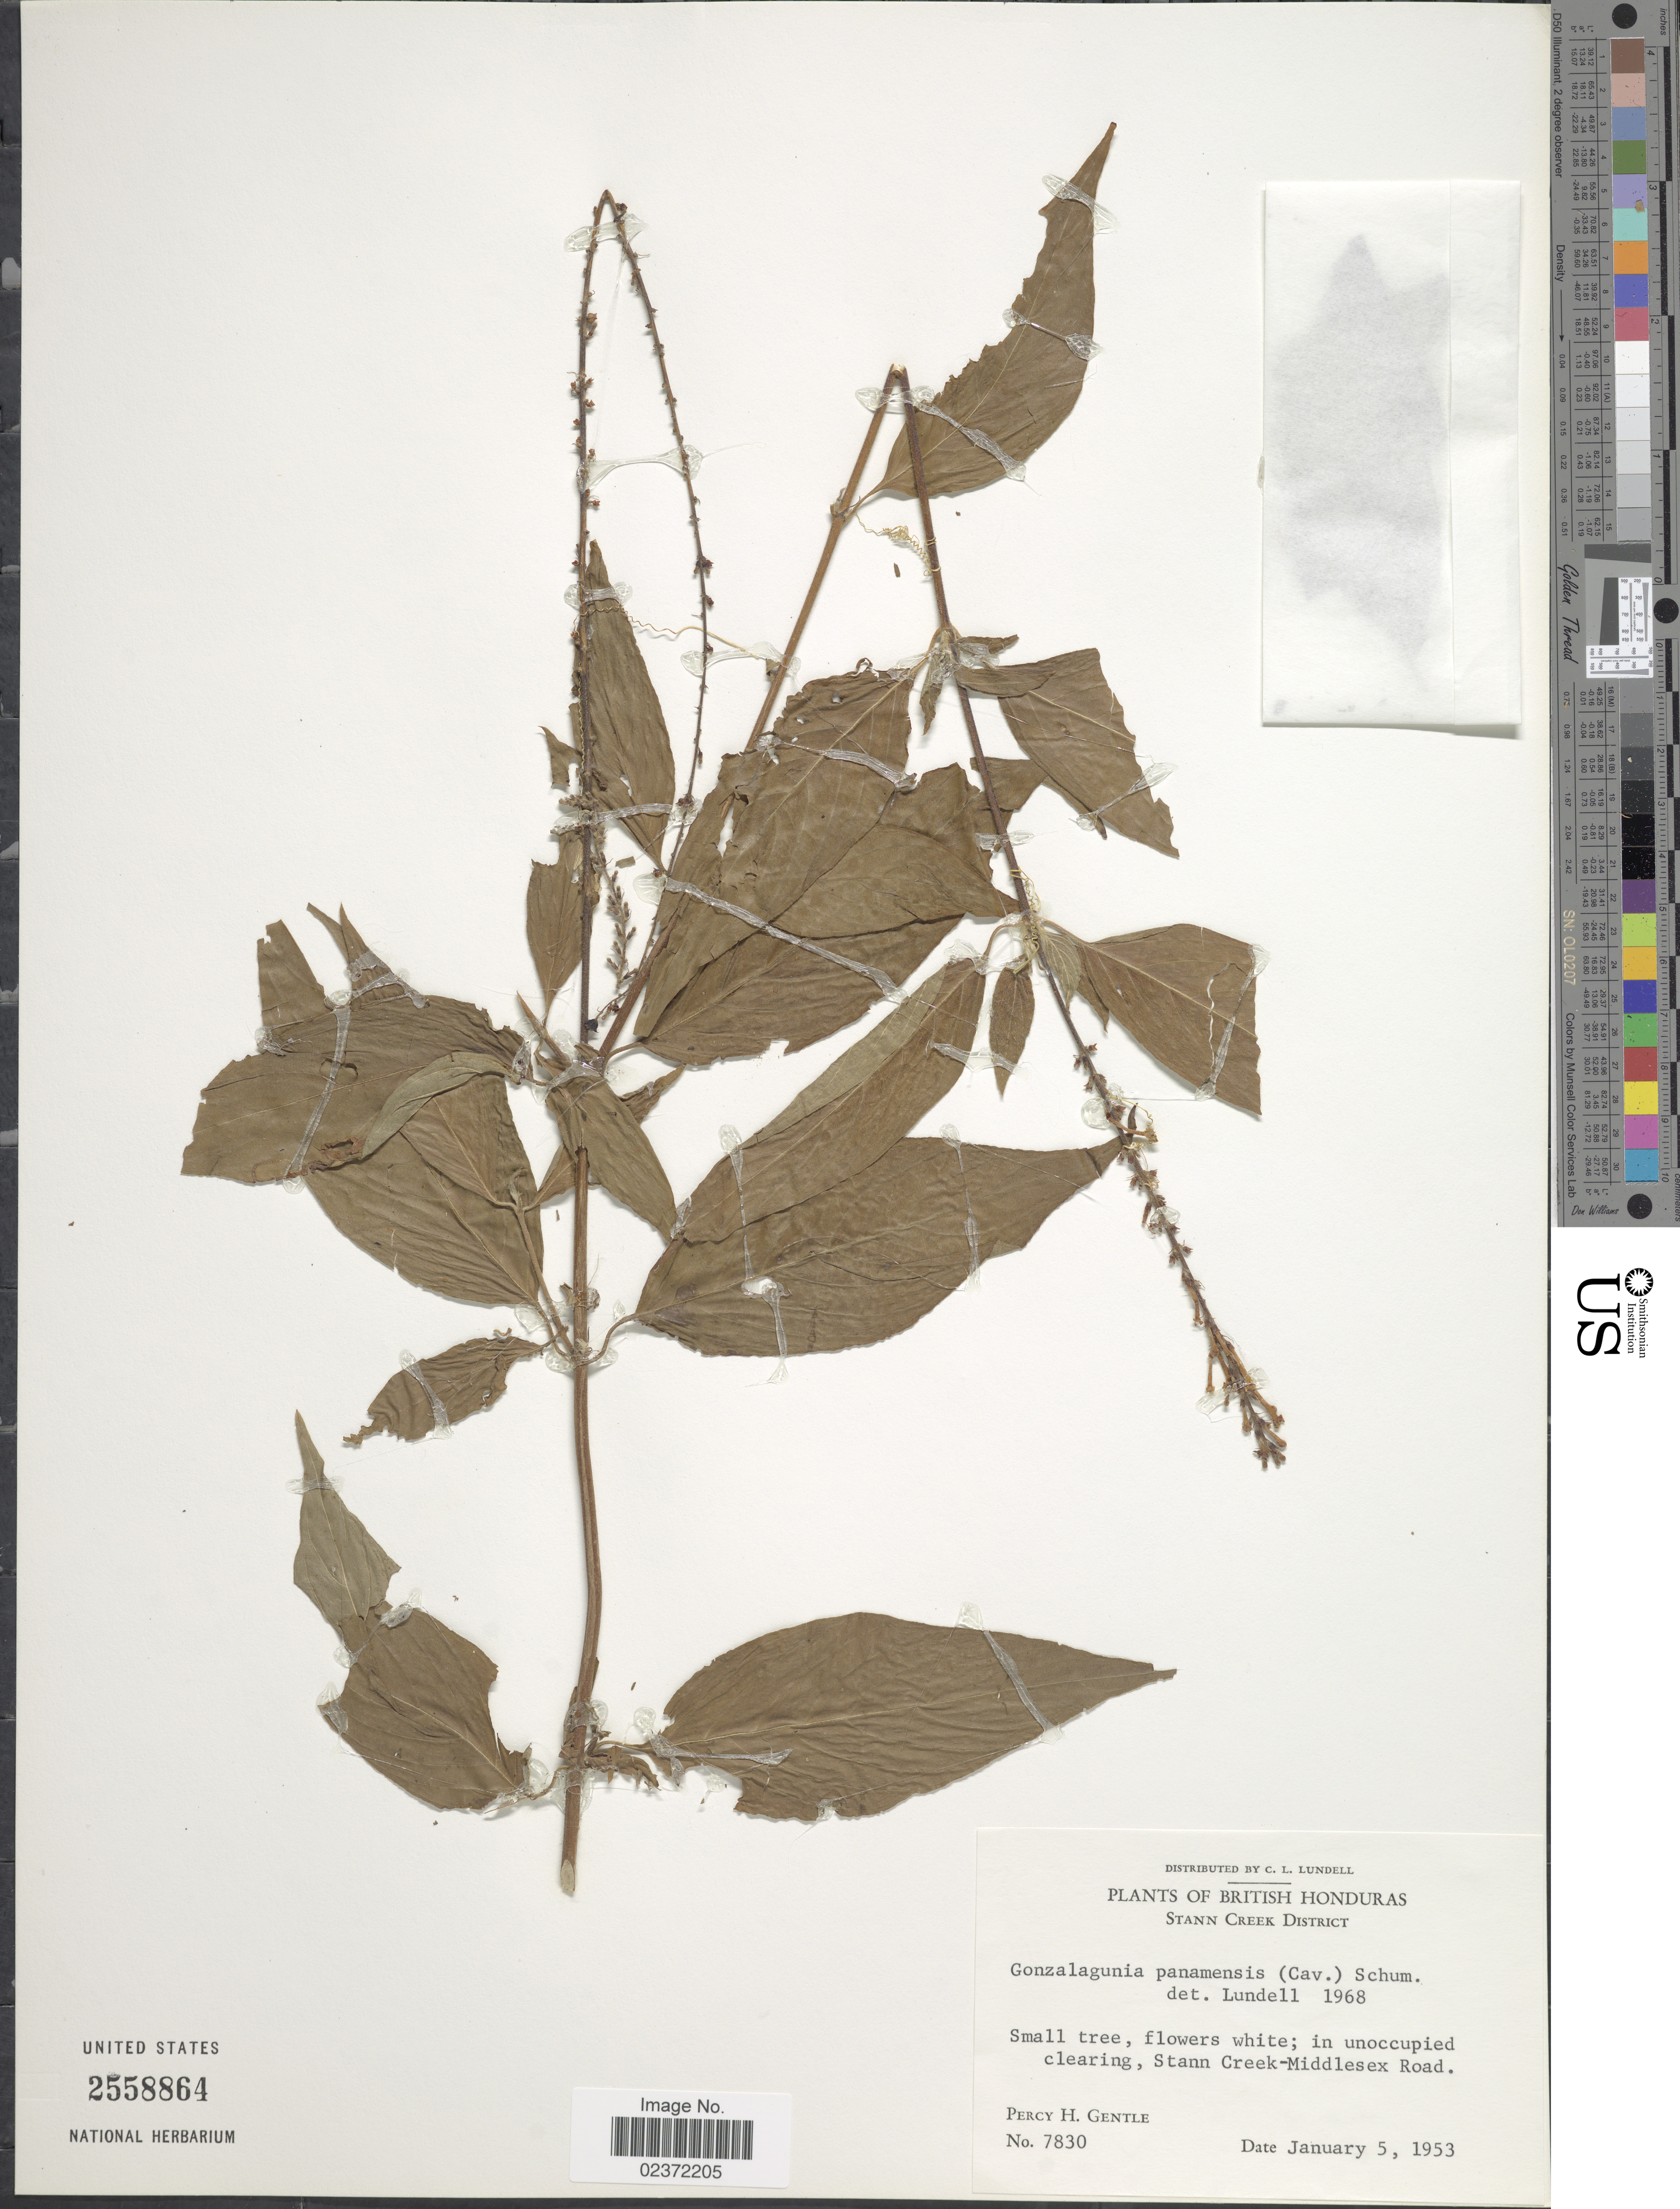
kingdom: Plantae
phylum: Tracheophyta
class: Magnoliopsida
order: Gentianales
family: Rubiaceae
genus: Gonzalagunia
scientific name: Gonzalagunia panamensis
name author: (Cav.) K. Schum.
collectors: P. H. Gentle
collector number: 7830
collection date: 1953-01-05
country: Belize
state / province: Stann Creek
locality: British Hondruas, Stann Creek District, in unoccupied clearing, Stann Creek-Middlesex Road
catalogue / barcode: US 2558864